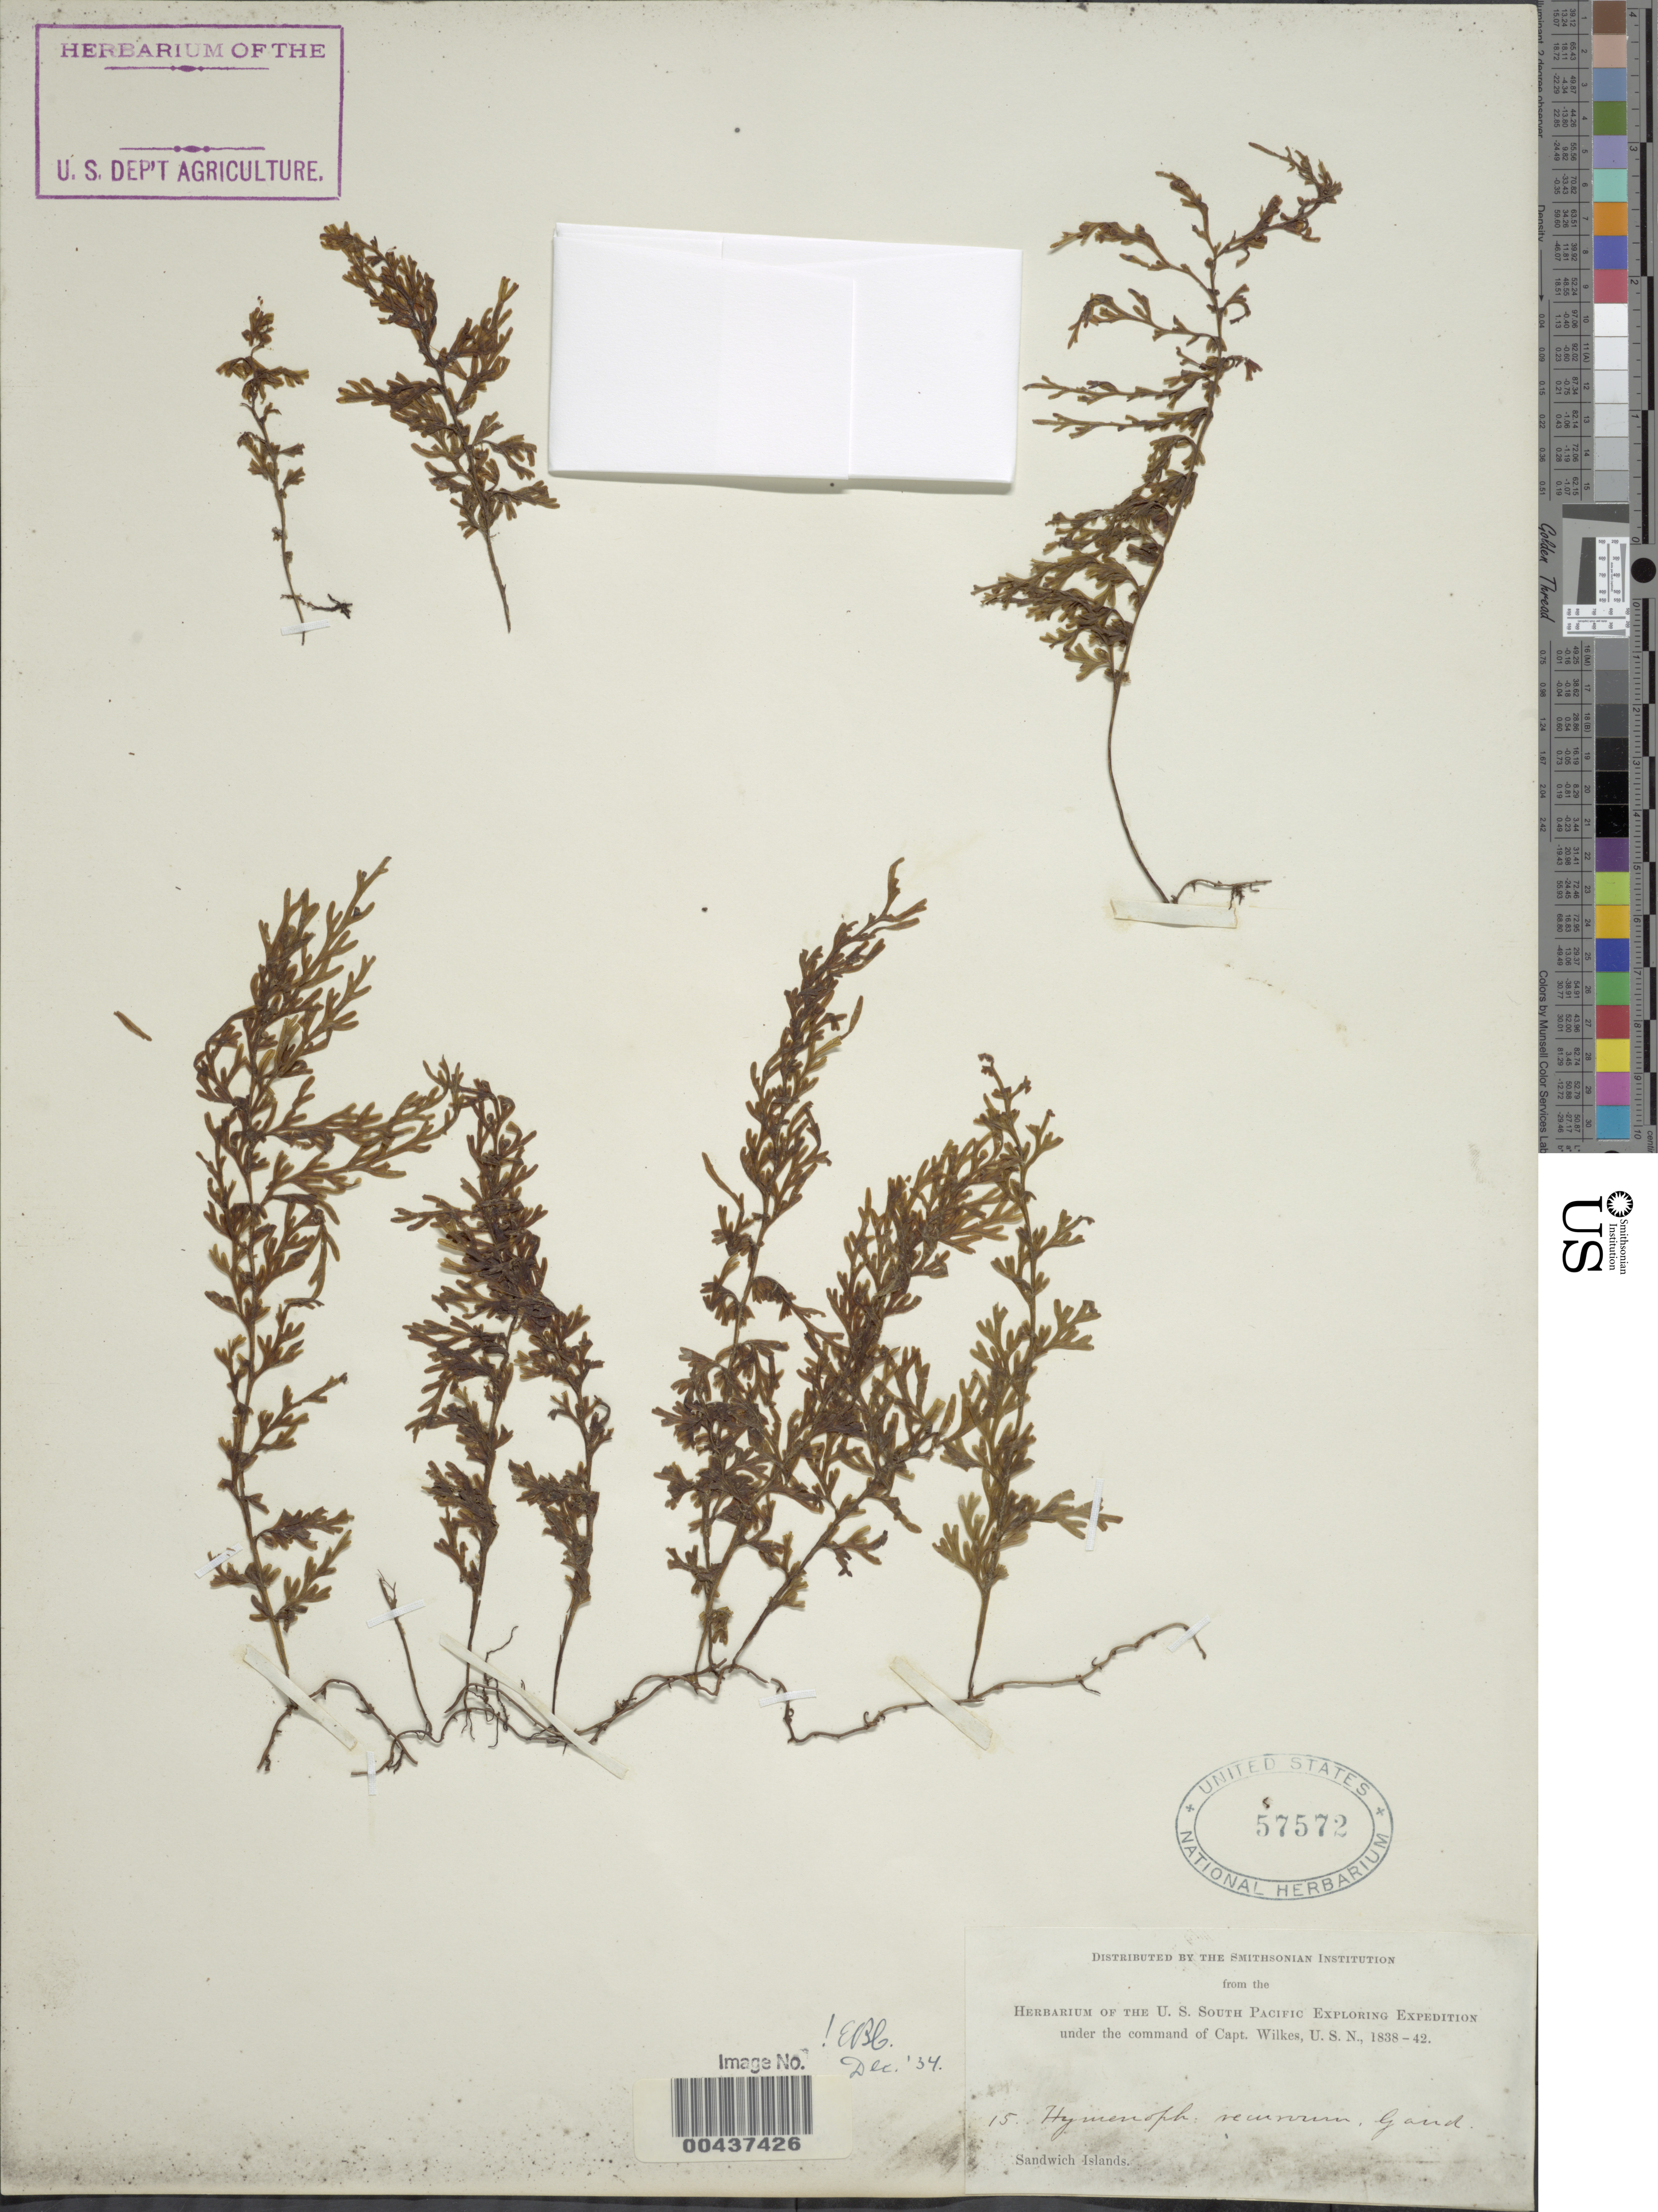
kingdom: Plantae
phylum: Tracheophyta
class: Polypodiopsida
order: Hymenophyllales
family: Hymenophyllaceae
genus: Hymenophyllum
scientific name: Hymenophyllum recurvum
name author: Gaudich.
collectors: Wilkes Explor. Exped.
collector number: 15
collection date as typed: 1838 to -- --- 1842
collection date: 1838/1842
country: United States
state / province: Hawaii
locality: Sandwich Islands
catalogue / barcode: US 57572